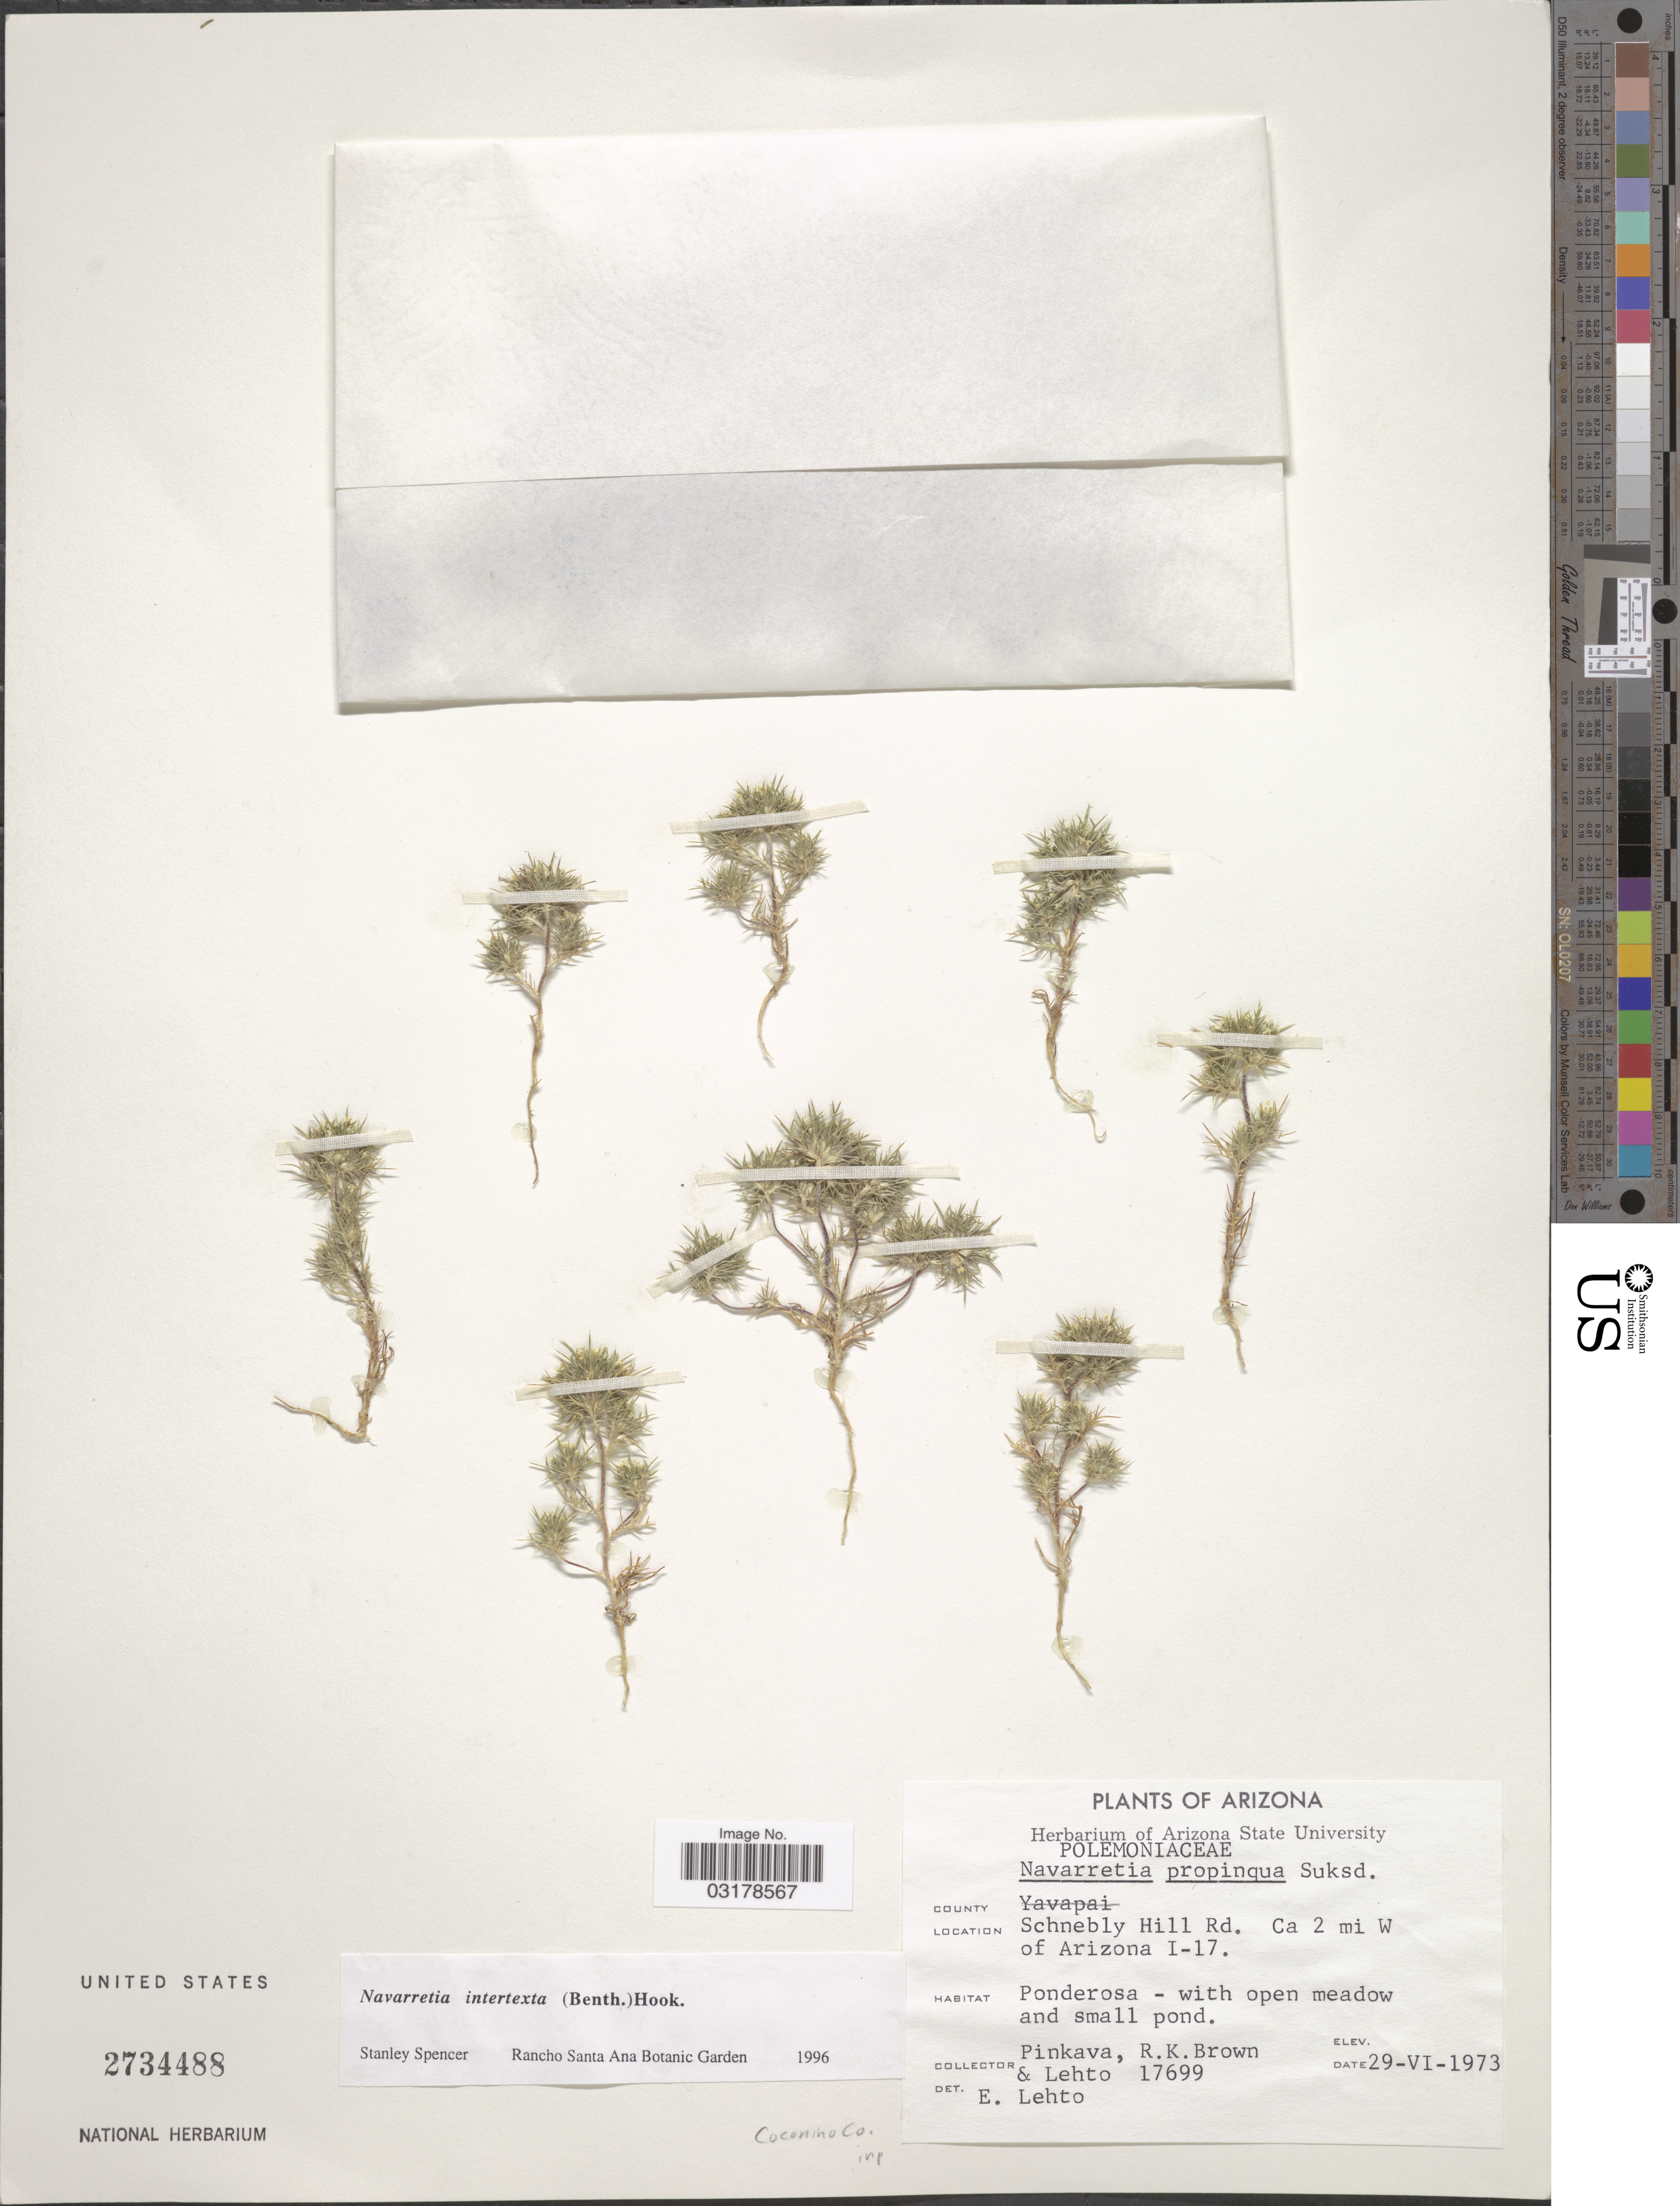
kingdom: Plantae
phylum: Tracheophyta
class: Magnoliopsida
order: Ericales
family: Polemoniaceae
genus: Navarretia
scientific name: Navarretia intertexta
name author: (Benth.) Hook.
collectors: -. Pinkava, R. K. Brown & -. Lehto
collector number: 17699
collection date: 1973-06-29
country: United States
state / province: Arizona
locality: Schnebly Hill Rd. Ca 2 mi W of Arizona I-17.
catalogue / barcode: US 2734488